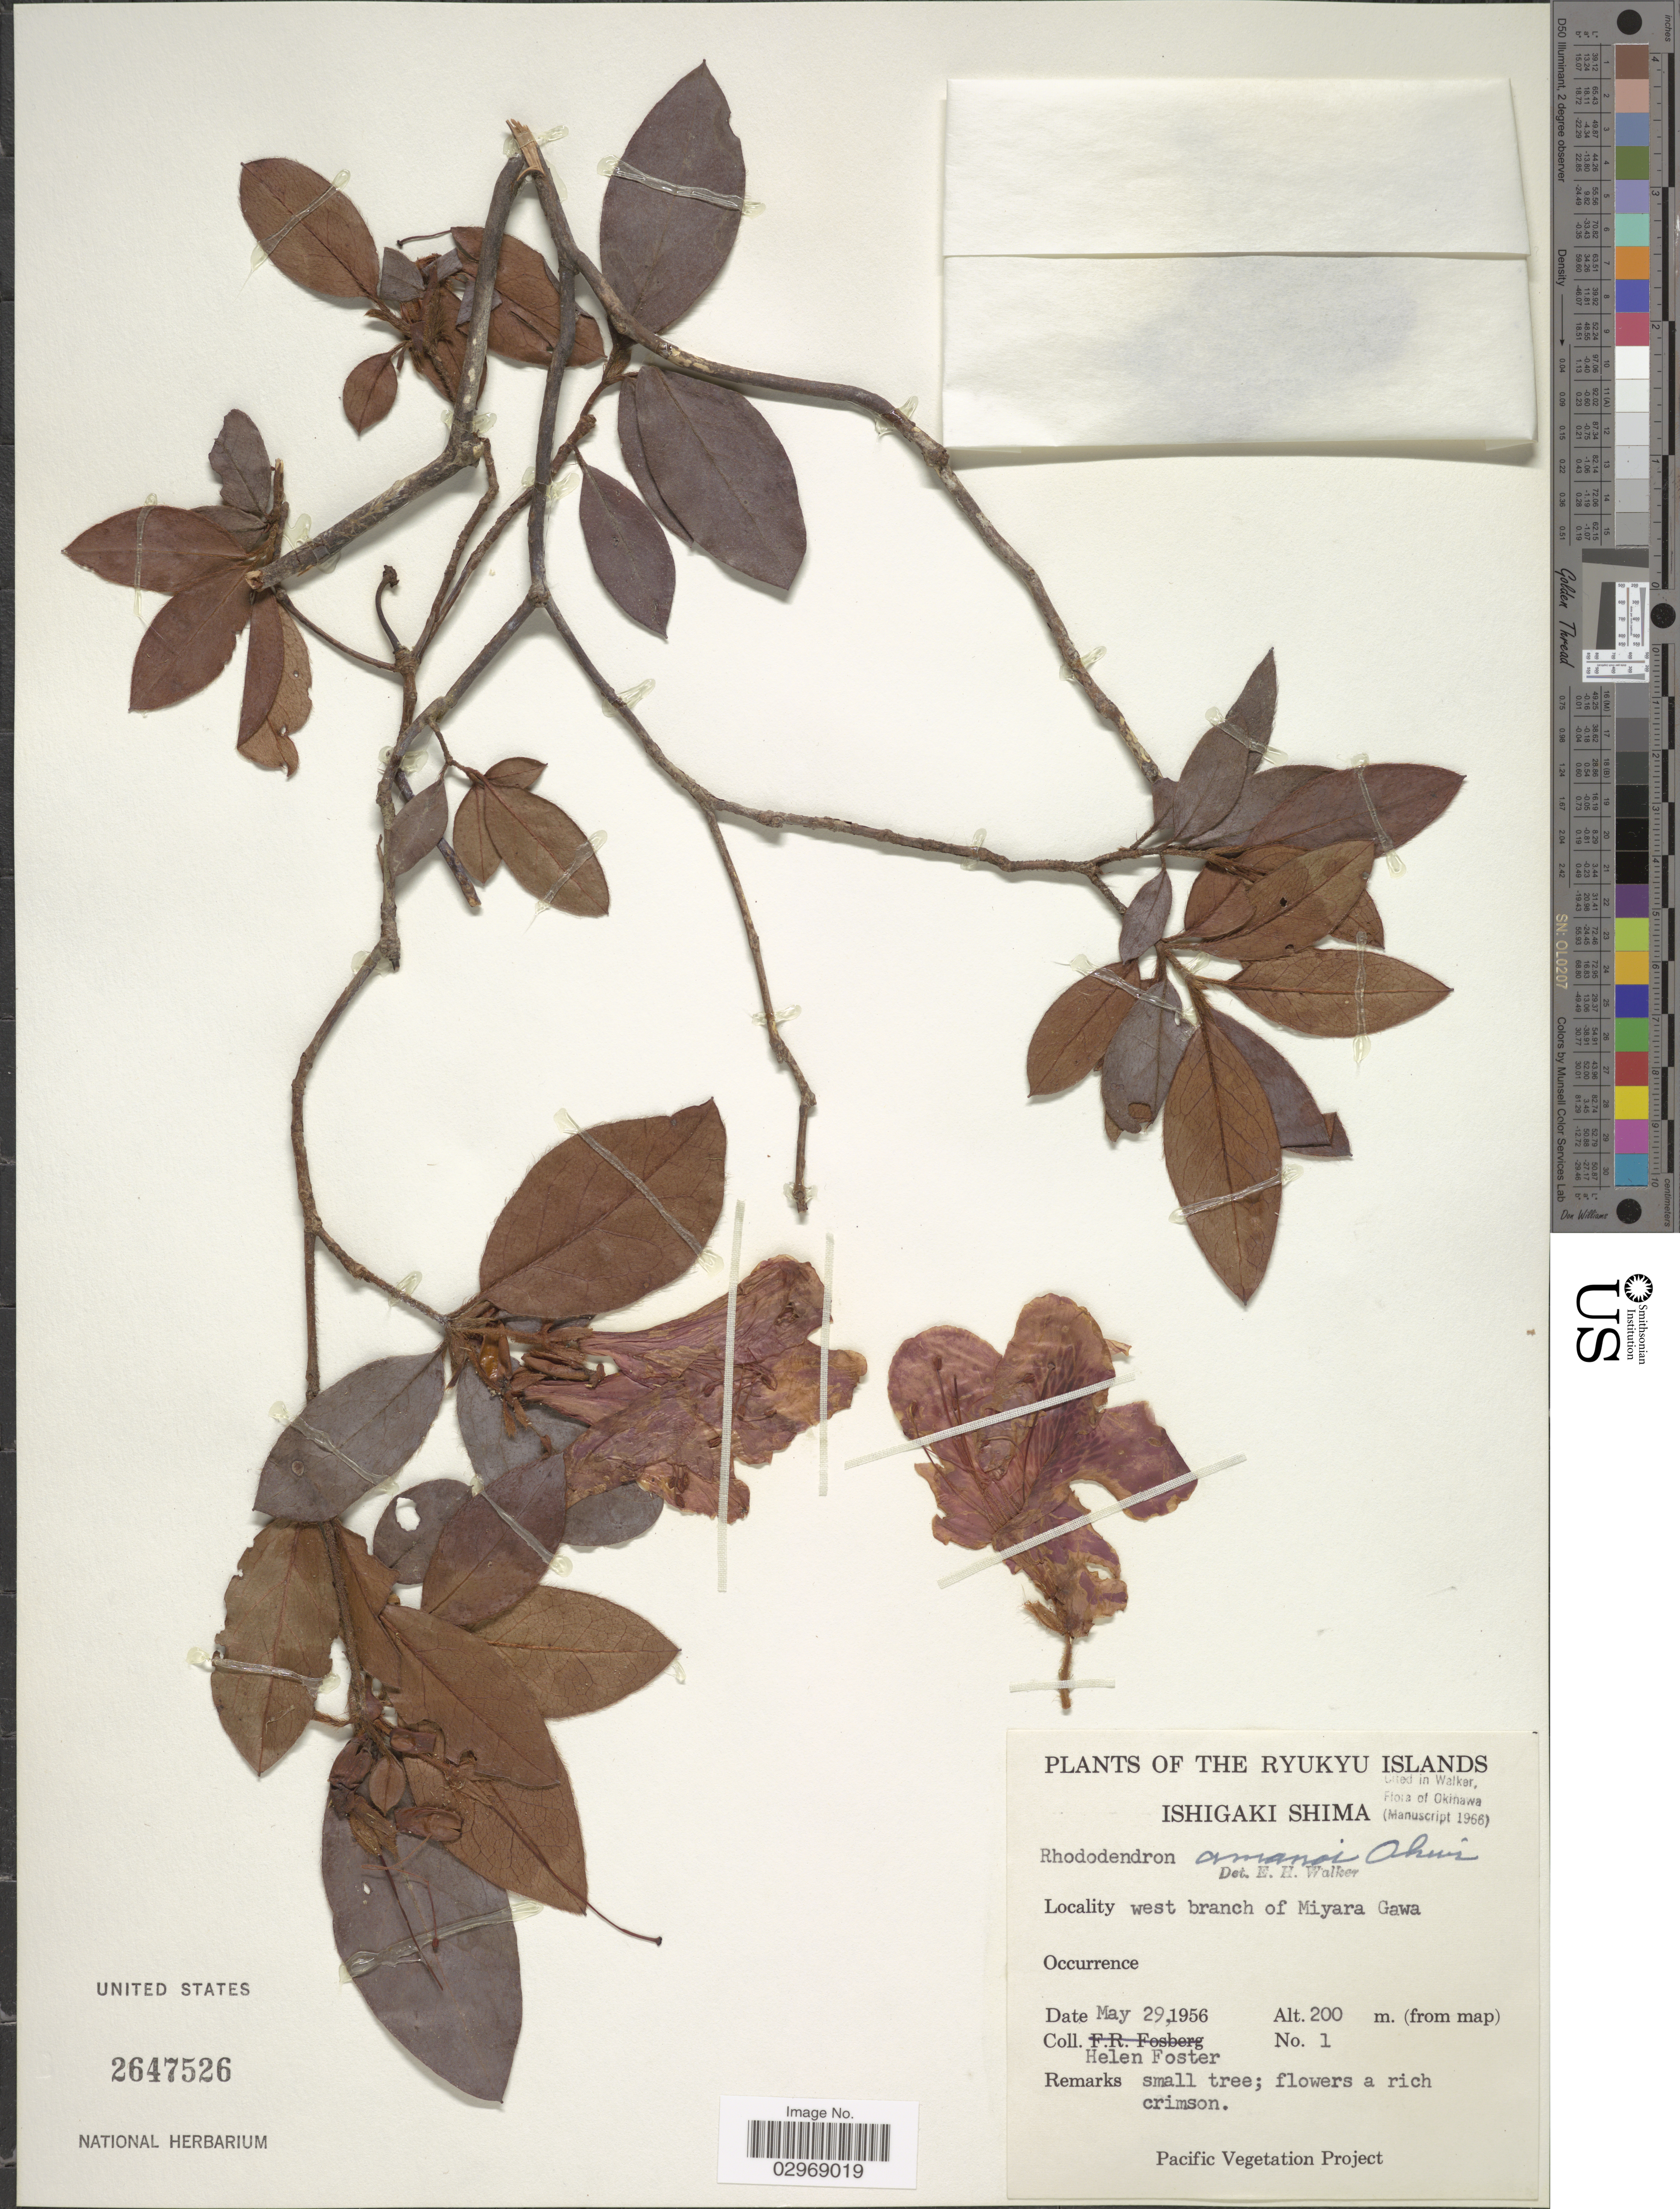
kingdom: Plantae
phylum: Tracheophyta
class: Magnoliopsida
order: Ericales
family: Ericaceae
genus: Rhododendron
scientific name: Rhododendron amanoi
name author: Ohwi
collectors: H. Foster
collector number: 1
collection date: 1956-05-29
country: Japan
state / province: Okinawa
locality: Ryukyu Islands. Ishigaki Shima. West branch of Miyara Gawa.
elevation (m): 200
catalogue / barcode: US 2647526